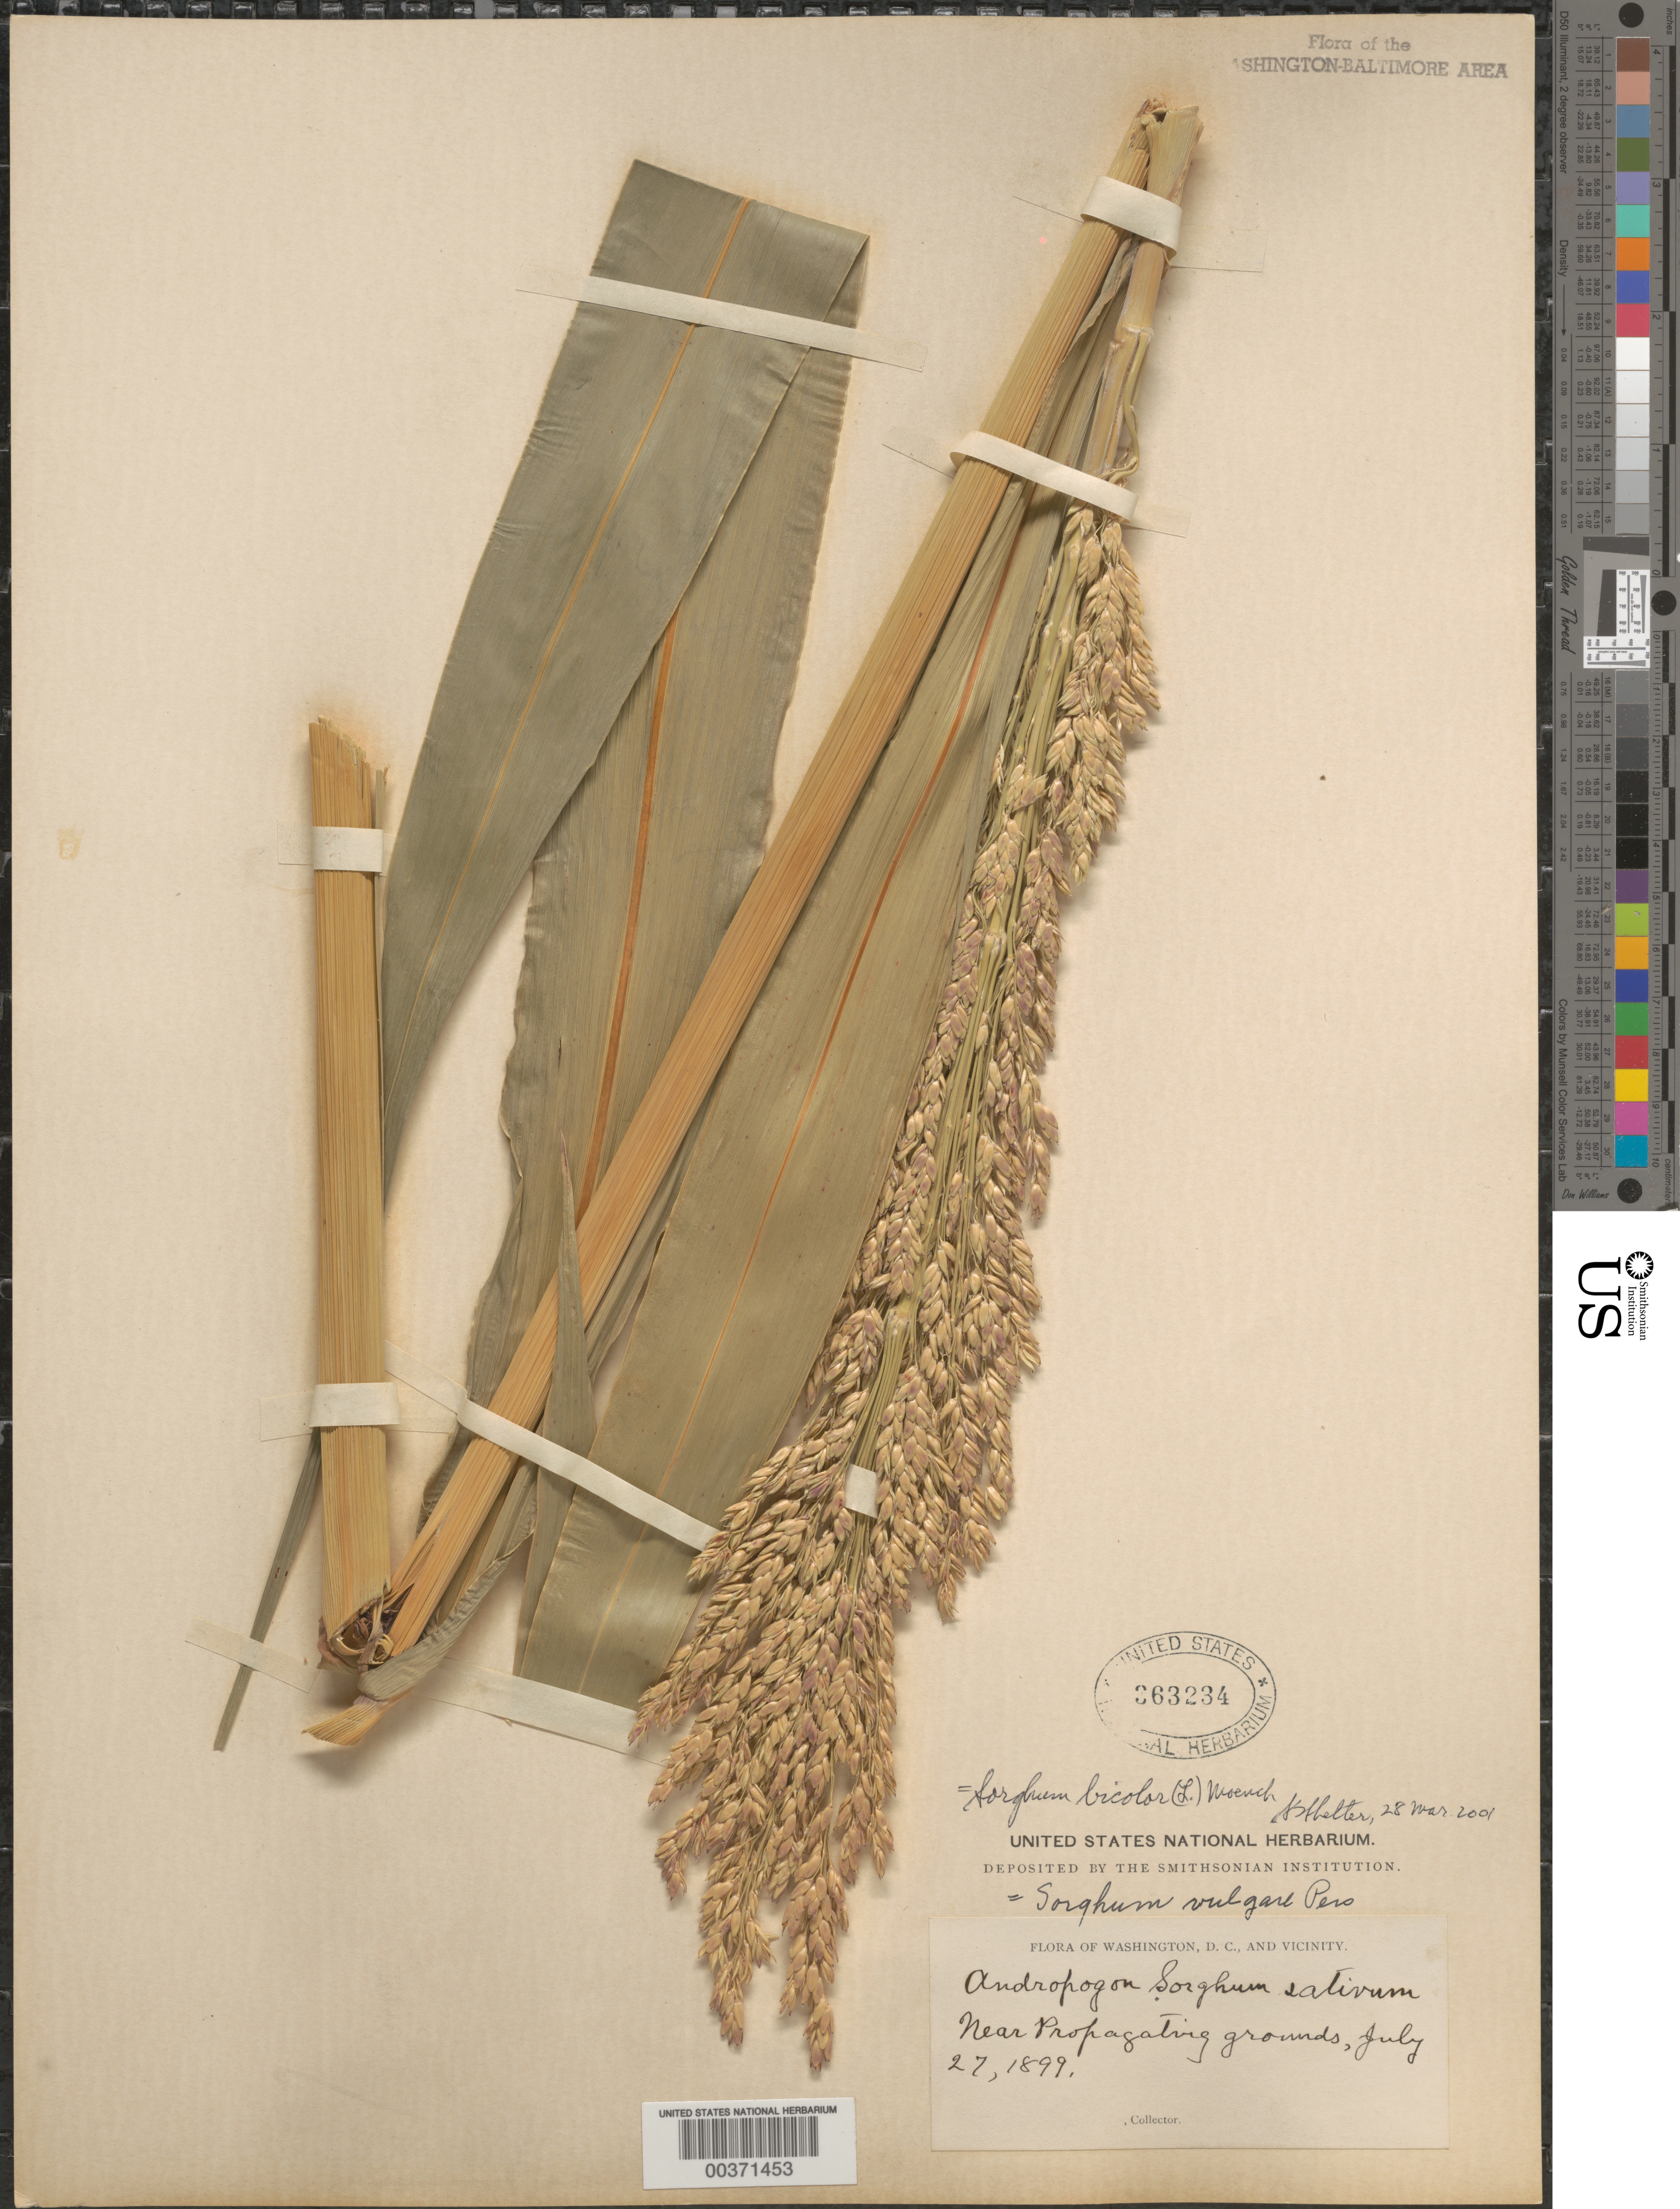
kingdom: Plantae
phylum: Tracheophyta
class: Liliopsida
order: Poales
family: Poaceae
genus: Sorghum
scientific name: Sorghum bicolor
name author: (L.) Moench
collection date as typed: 27 Jul 1899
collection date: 1899-07-27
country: United States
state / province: District of Columbia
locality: Washington DC area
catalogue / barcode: US 363234